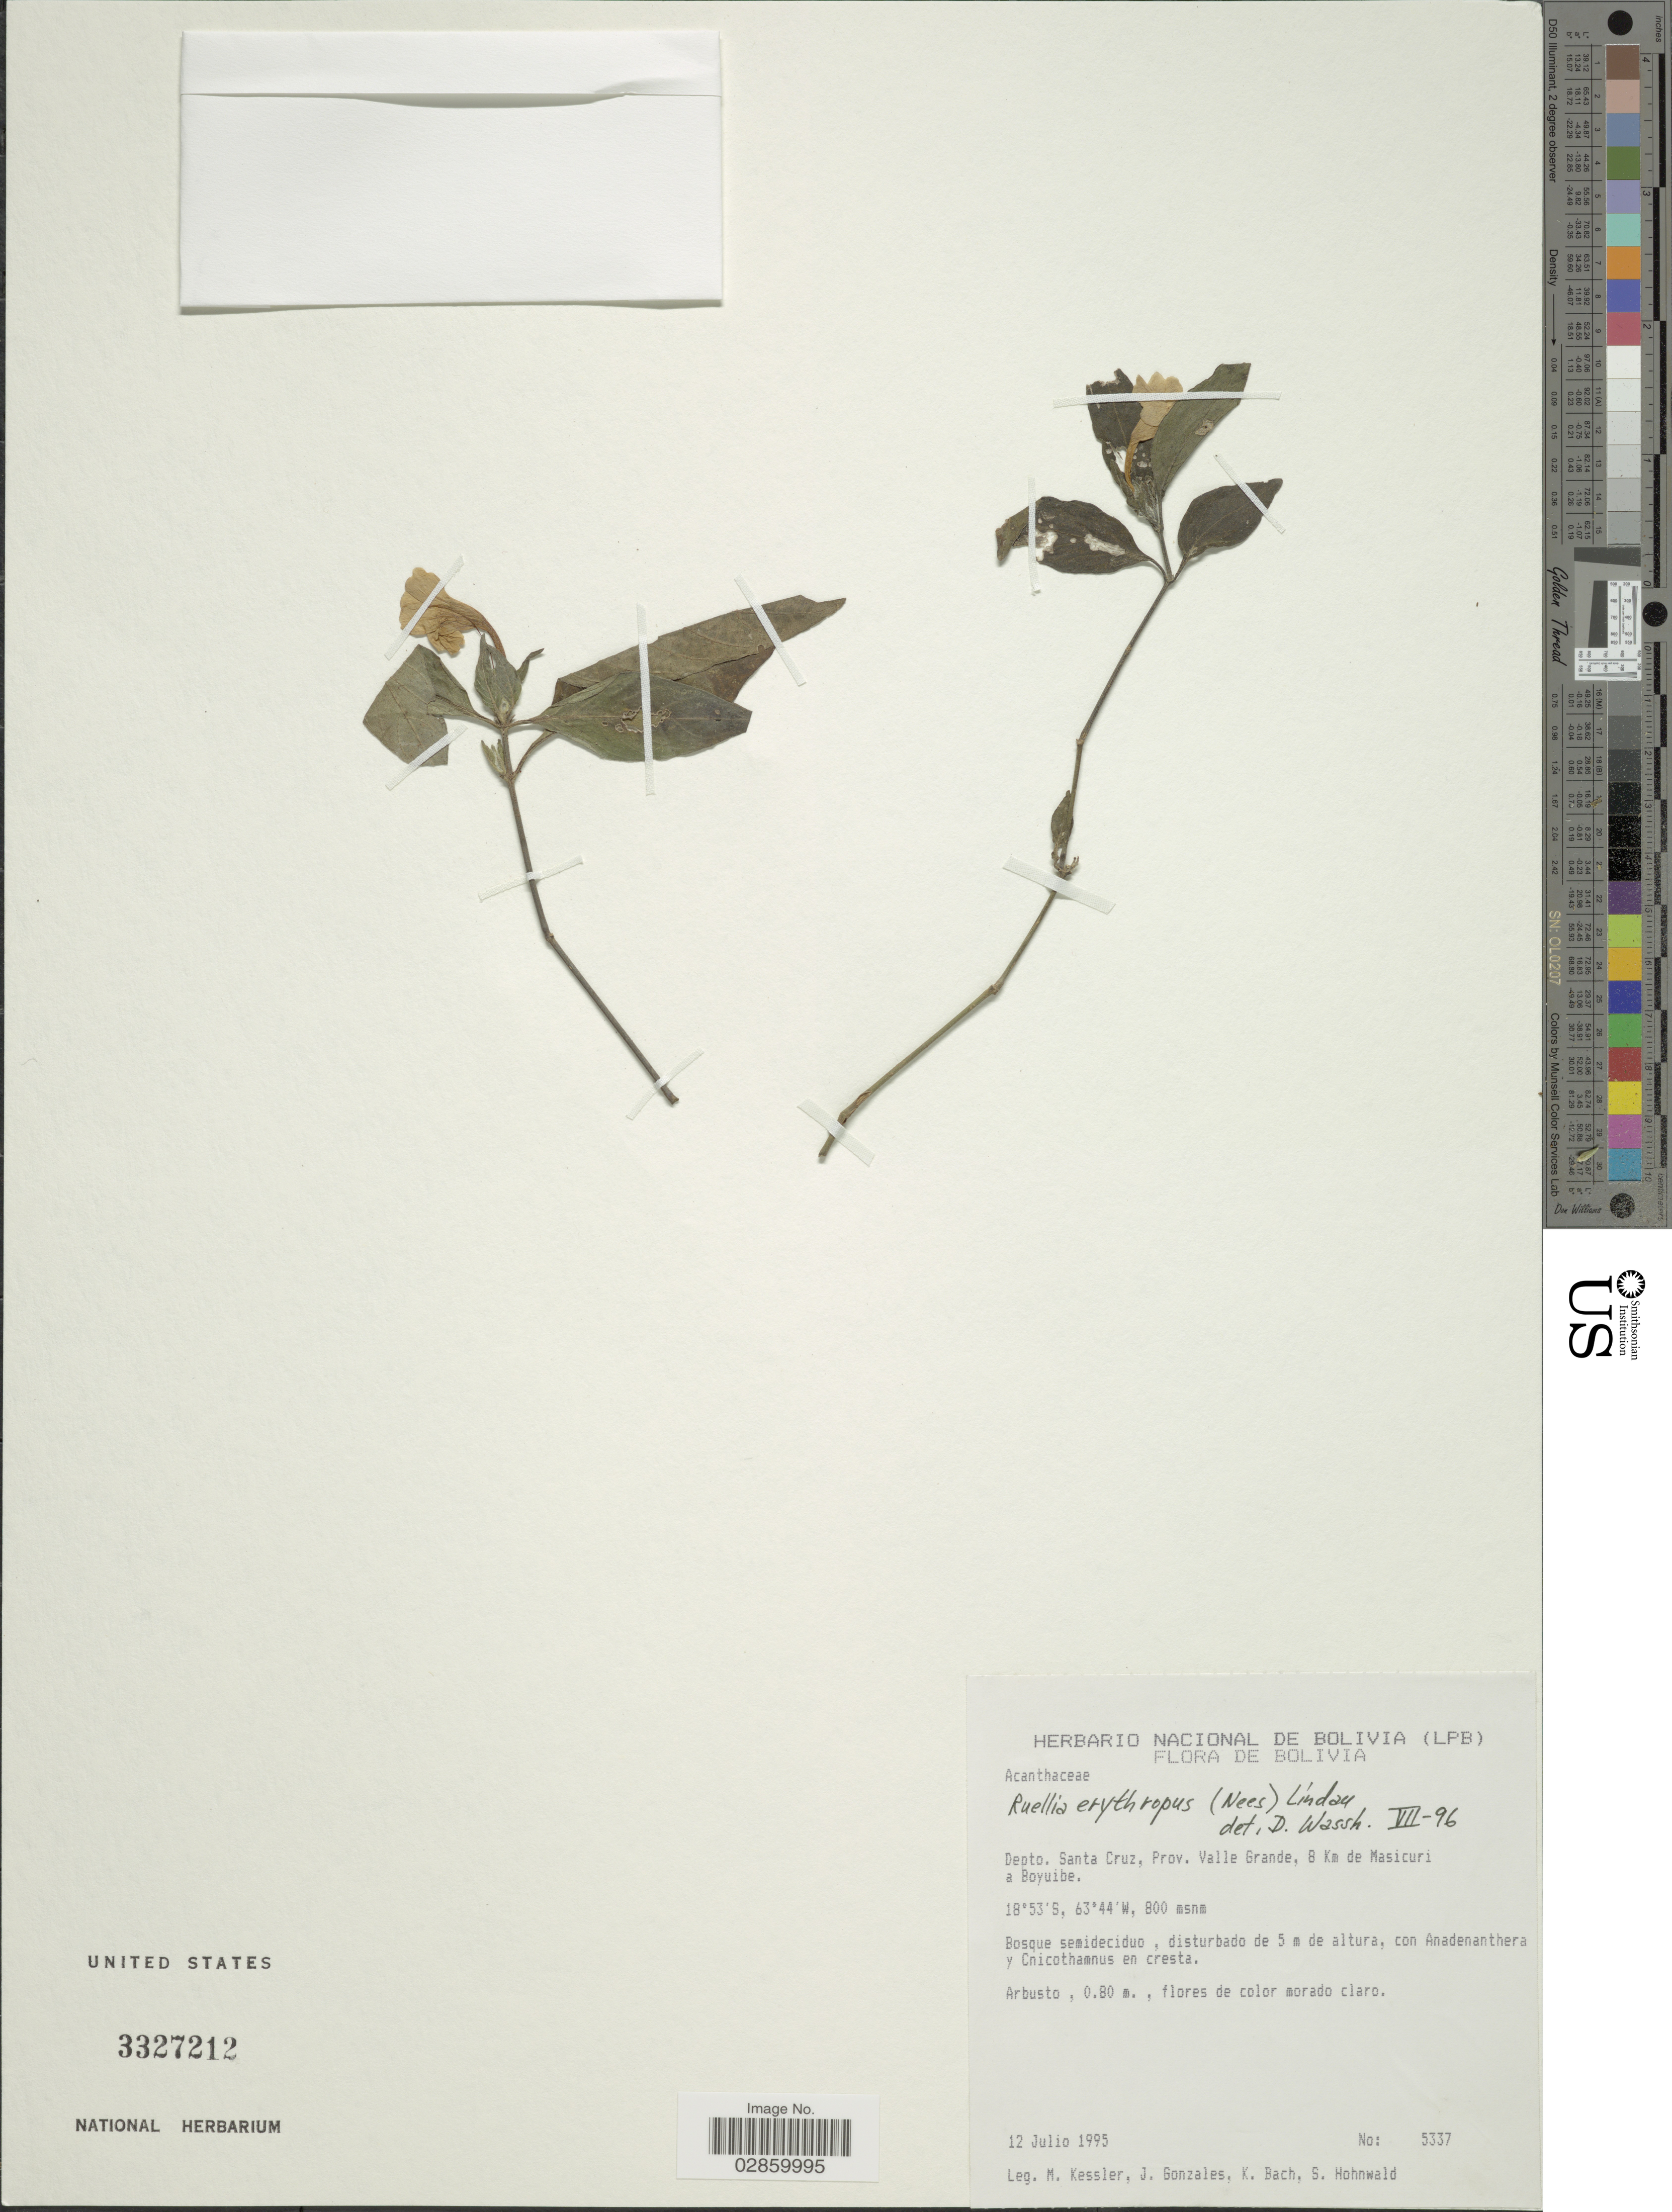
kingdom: Plantae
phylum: Tracheophyta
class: Magnoliopsida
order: Lamiales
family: Acanthaceae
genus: Ruellia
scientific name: Ruellia erythropus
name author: (Nees) Lindau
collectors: M. Kessler, J. Gonzales, K. Bach & S. Hohnwald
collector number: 5337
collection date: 1995-07-12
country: Bolivia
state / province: Santa Cruz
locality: Depto. Santa Cruz, Prov. Valle Grande, 8 Km de Masicuri a Boyuibe.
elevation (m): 800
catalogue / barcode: US 3327212